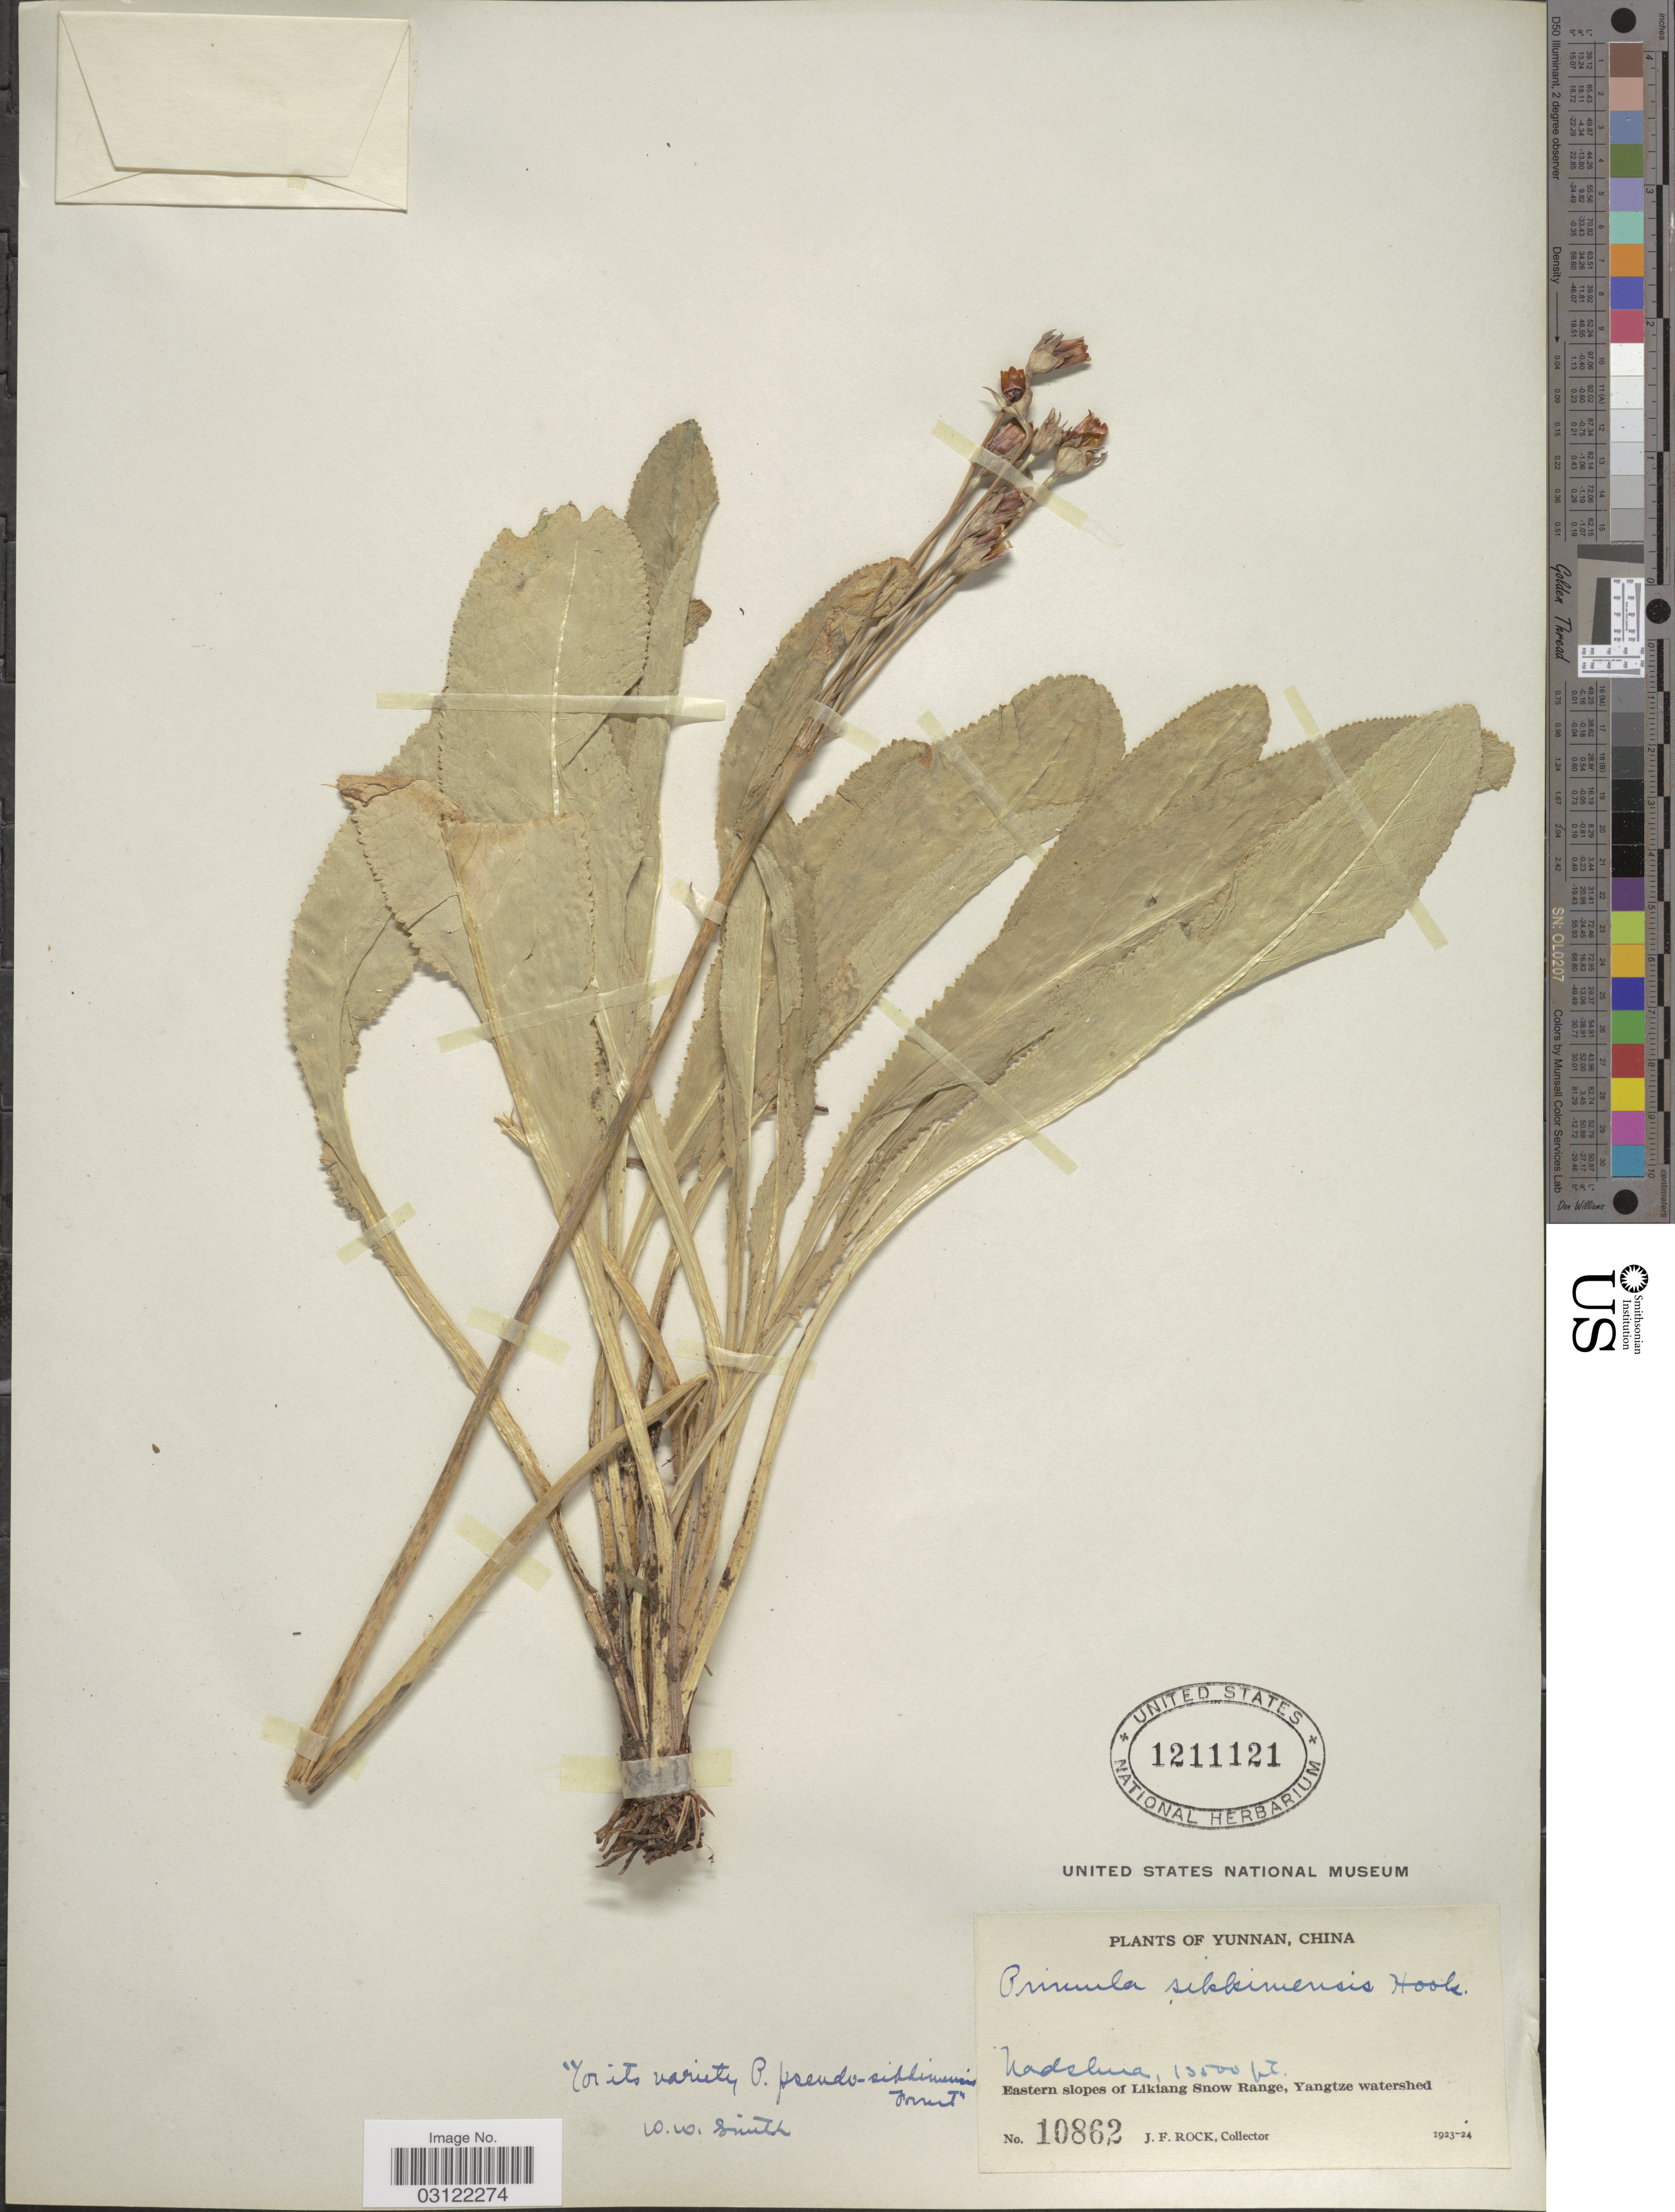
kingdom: Plantae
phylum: Tracheophyta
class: Magnoliopsida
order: Ericales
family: Primulaceae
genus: Primula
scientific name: Primula sikkimensis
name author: Hook.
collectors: J. Rock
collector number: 10862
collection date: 1923/1924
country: China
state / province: Yunnan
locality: Nadshua. Eastern slopes of Likiang Snow Range, Yangtze watershed.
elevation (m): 4115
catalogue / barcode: US 1211121